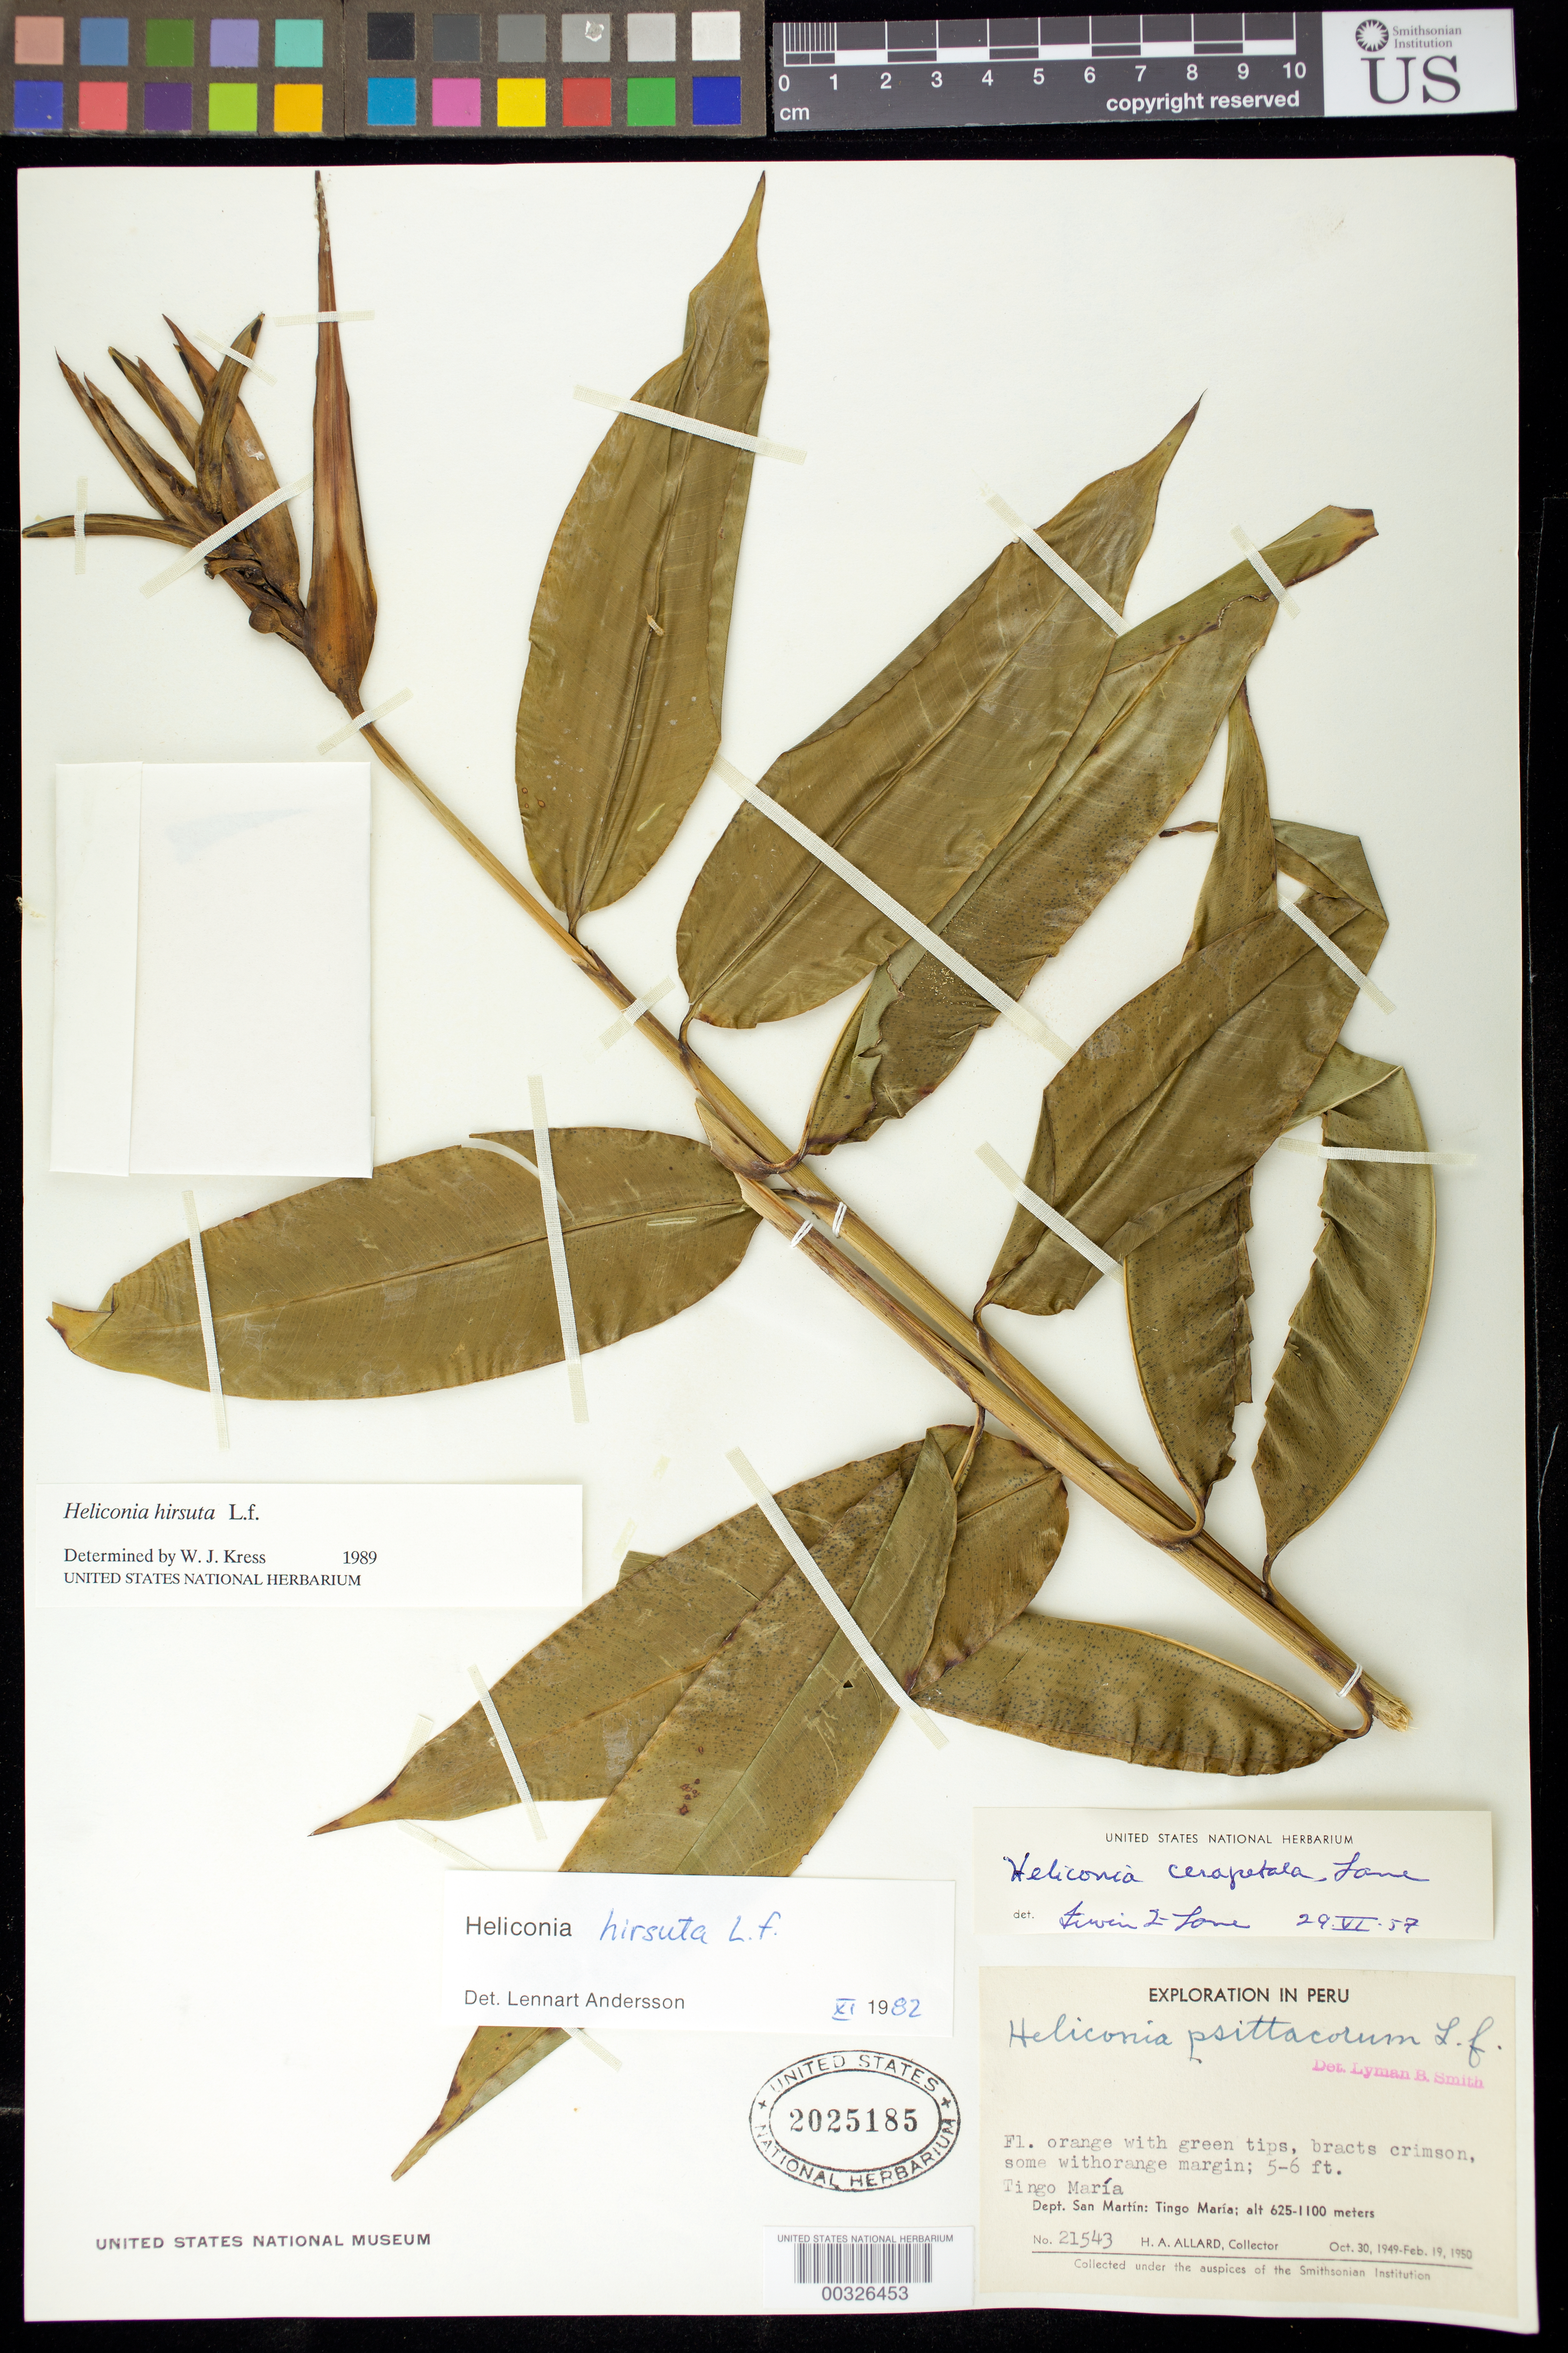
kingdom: Plantae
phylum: Tracheophyta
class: Liliopsida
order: Zingiberales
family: Heliconiaceae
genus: Heliconia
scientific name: Heliconia hirsuta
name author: L. f.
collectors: H. A. Allard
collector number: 21543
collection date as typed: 30 Oct 1949 to 19 Feb 1950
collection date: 1949-10-30/1950-02-19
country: Peru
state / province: San Martín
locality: Tingo maria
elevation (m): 625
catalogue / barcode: US 2025185